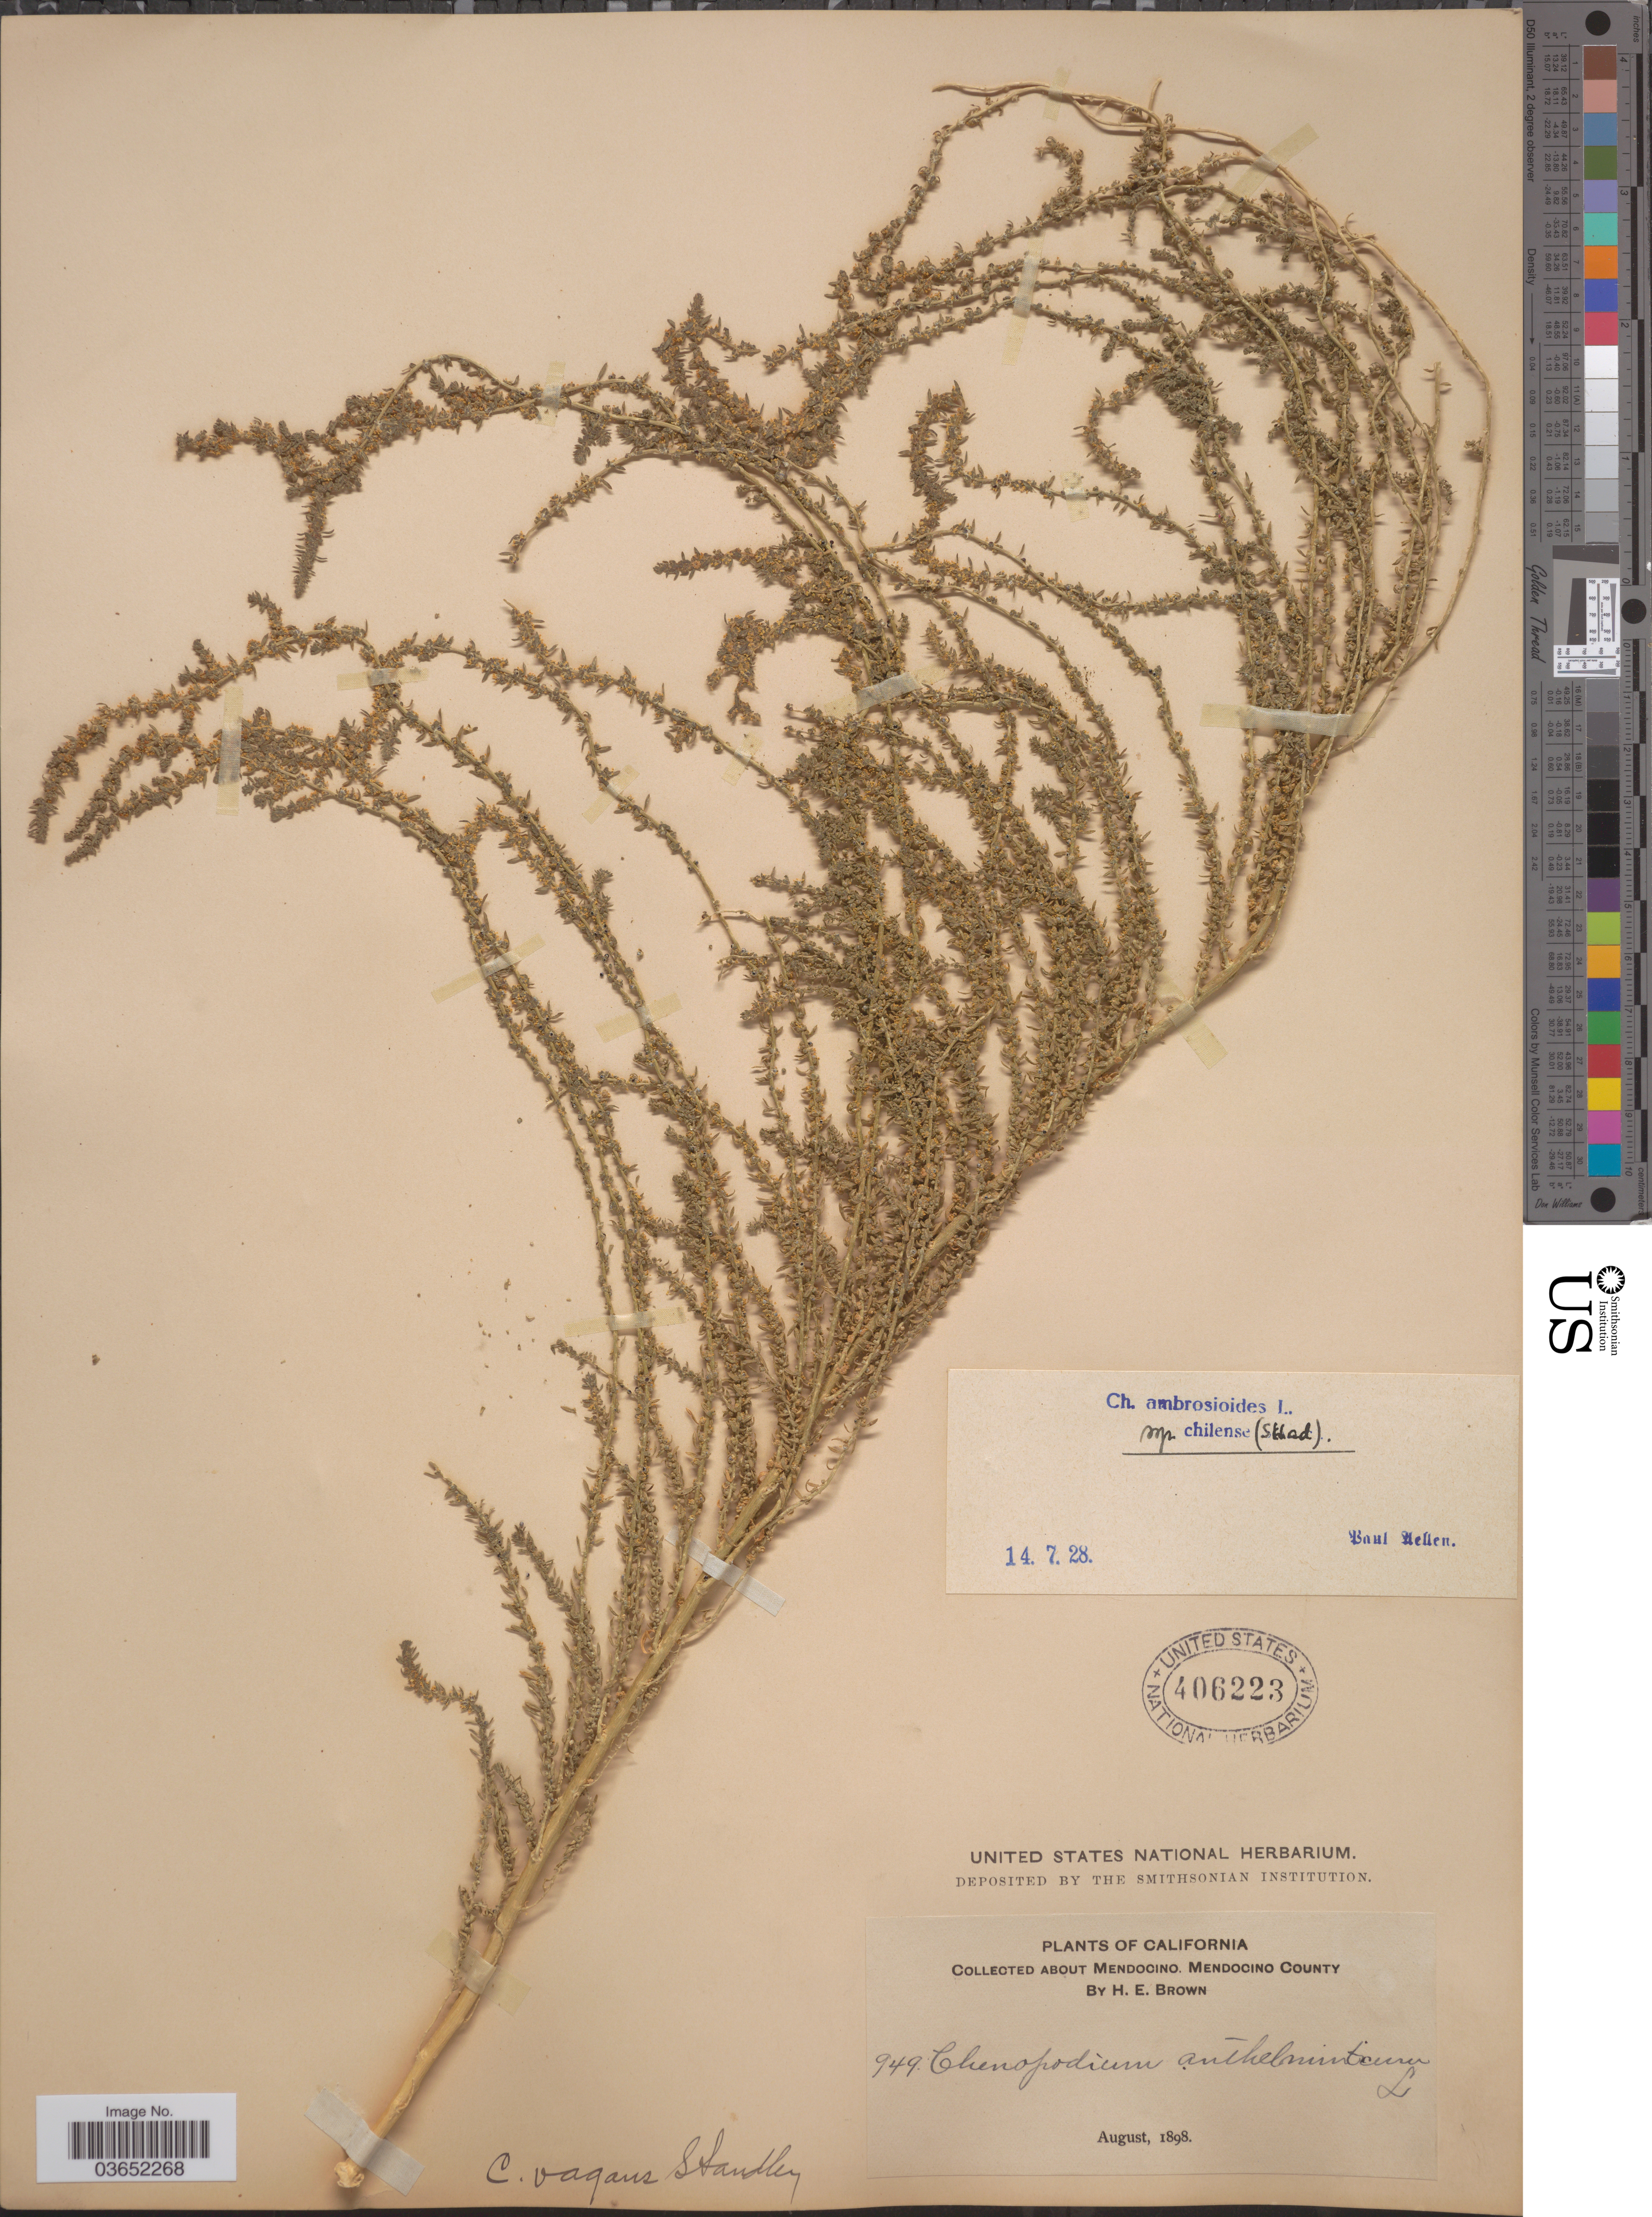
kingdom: Plantae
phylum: Tracheophyta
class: Magnoliopsida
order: Caryophyllales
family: Amaranthaceae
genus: Chenopodium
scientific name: Chenopodium ambrosioides subsp. chilense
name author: (Schrad.) Aellen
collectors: H. E. Brown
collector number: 949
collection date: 1898-08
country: United States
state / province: California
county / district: Mendocino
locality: About Mendocino. Mendocino County.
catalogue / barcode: US 406223